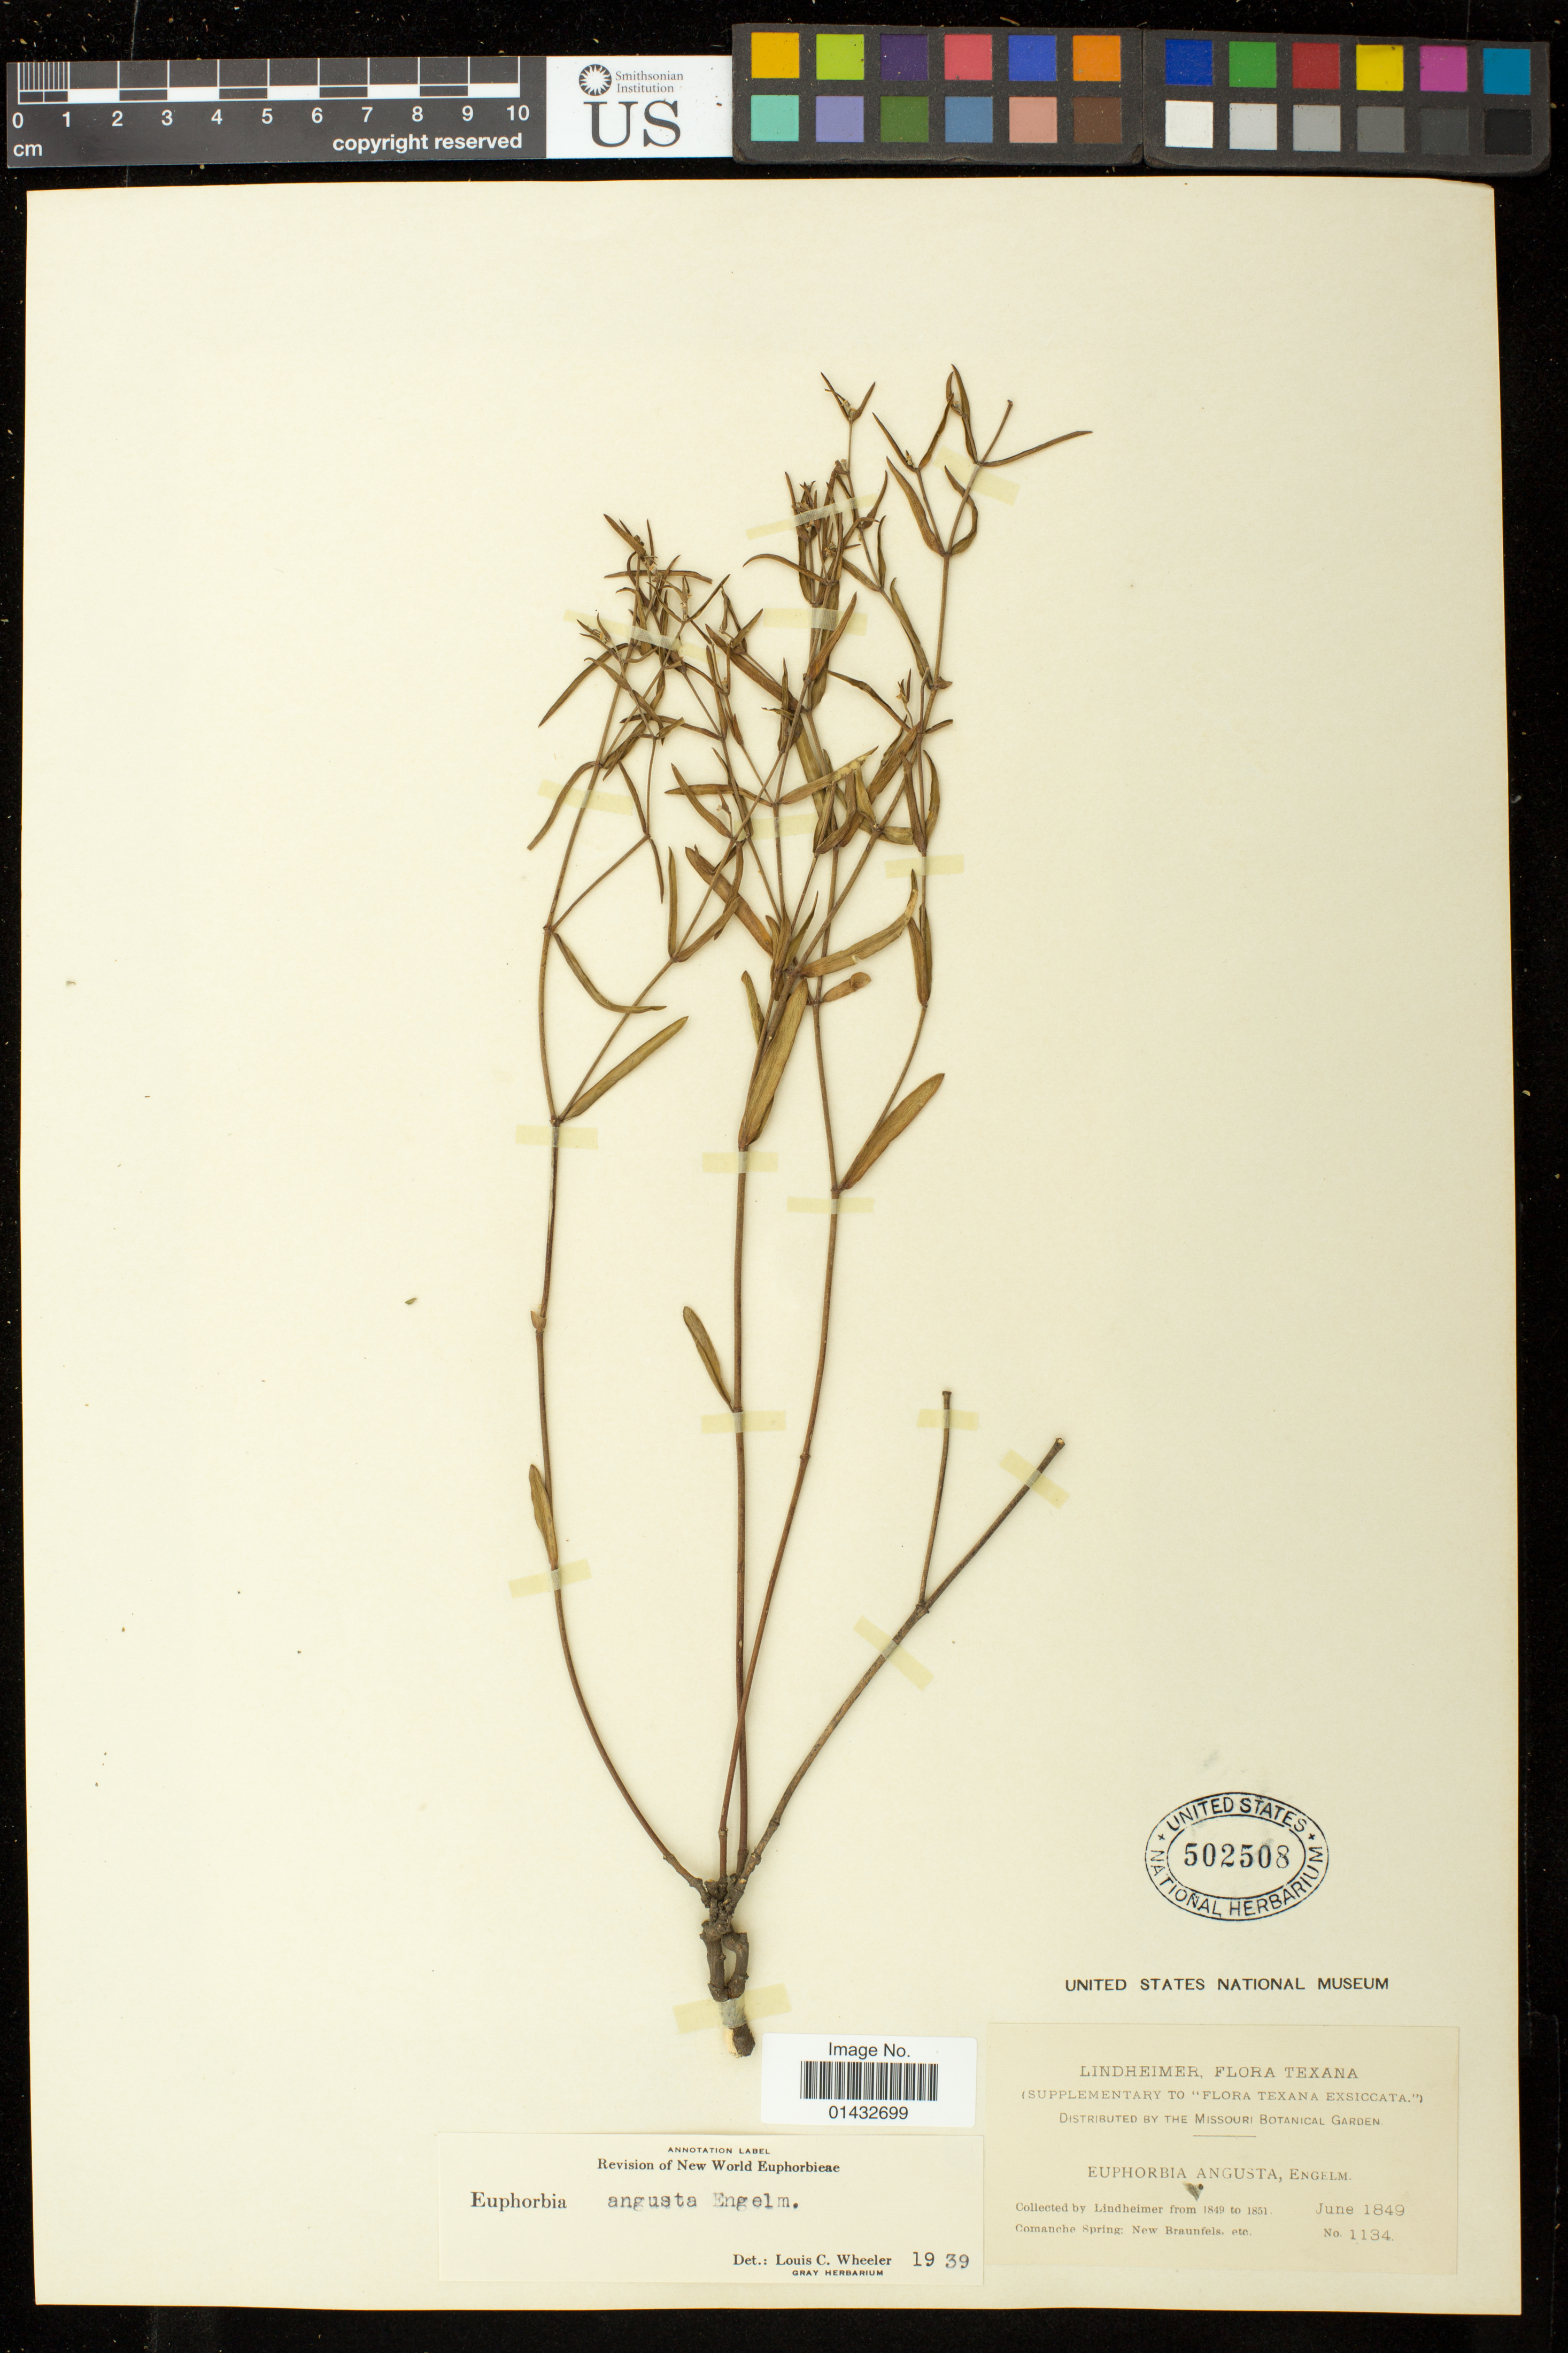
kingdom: Plantae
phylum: Tracheophyta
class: Magnoliopsida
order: Malpighiales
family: Euphorbiaceae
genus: Euphorbia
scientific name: Euphorbia angusta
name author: Engelm. in Emory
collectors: F. J. Lindheimer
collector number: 1134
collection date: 1849-06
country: United States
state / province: Texas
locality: Comanche Spring; New Braunfels, etc.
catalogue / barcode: US 502508